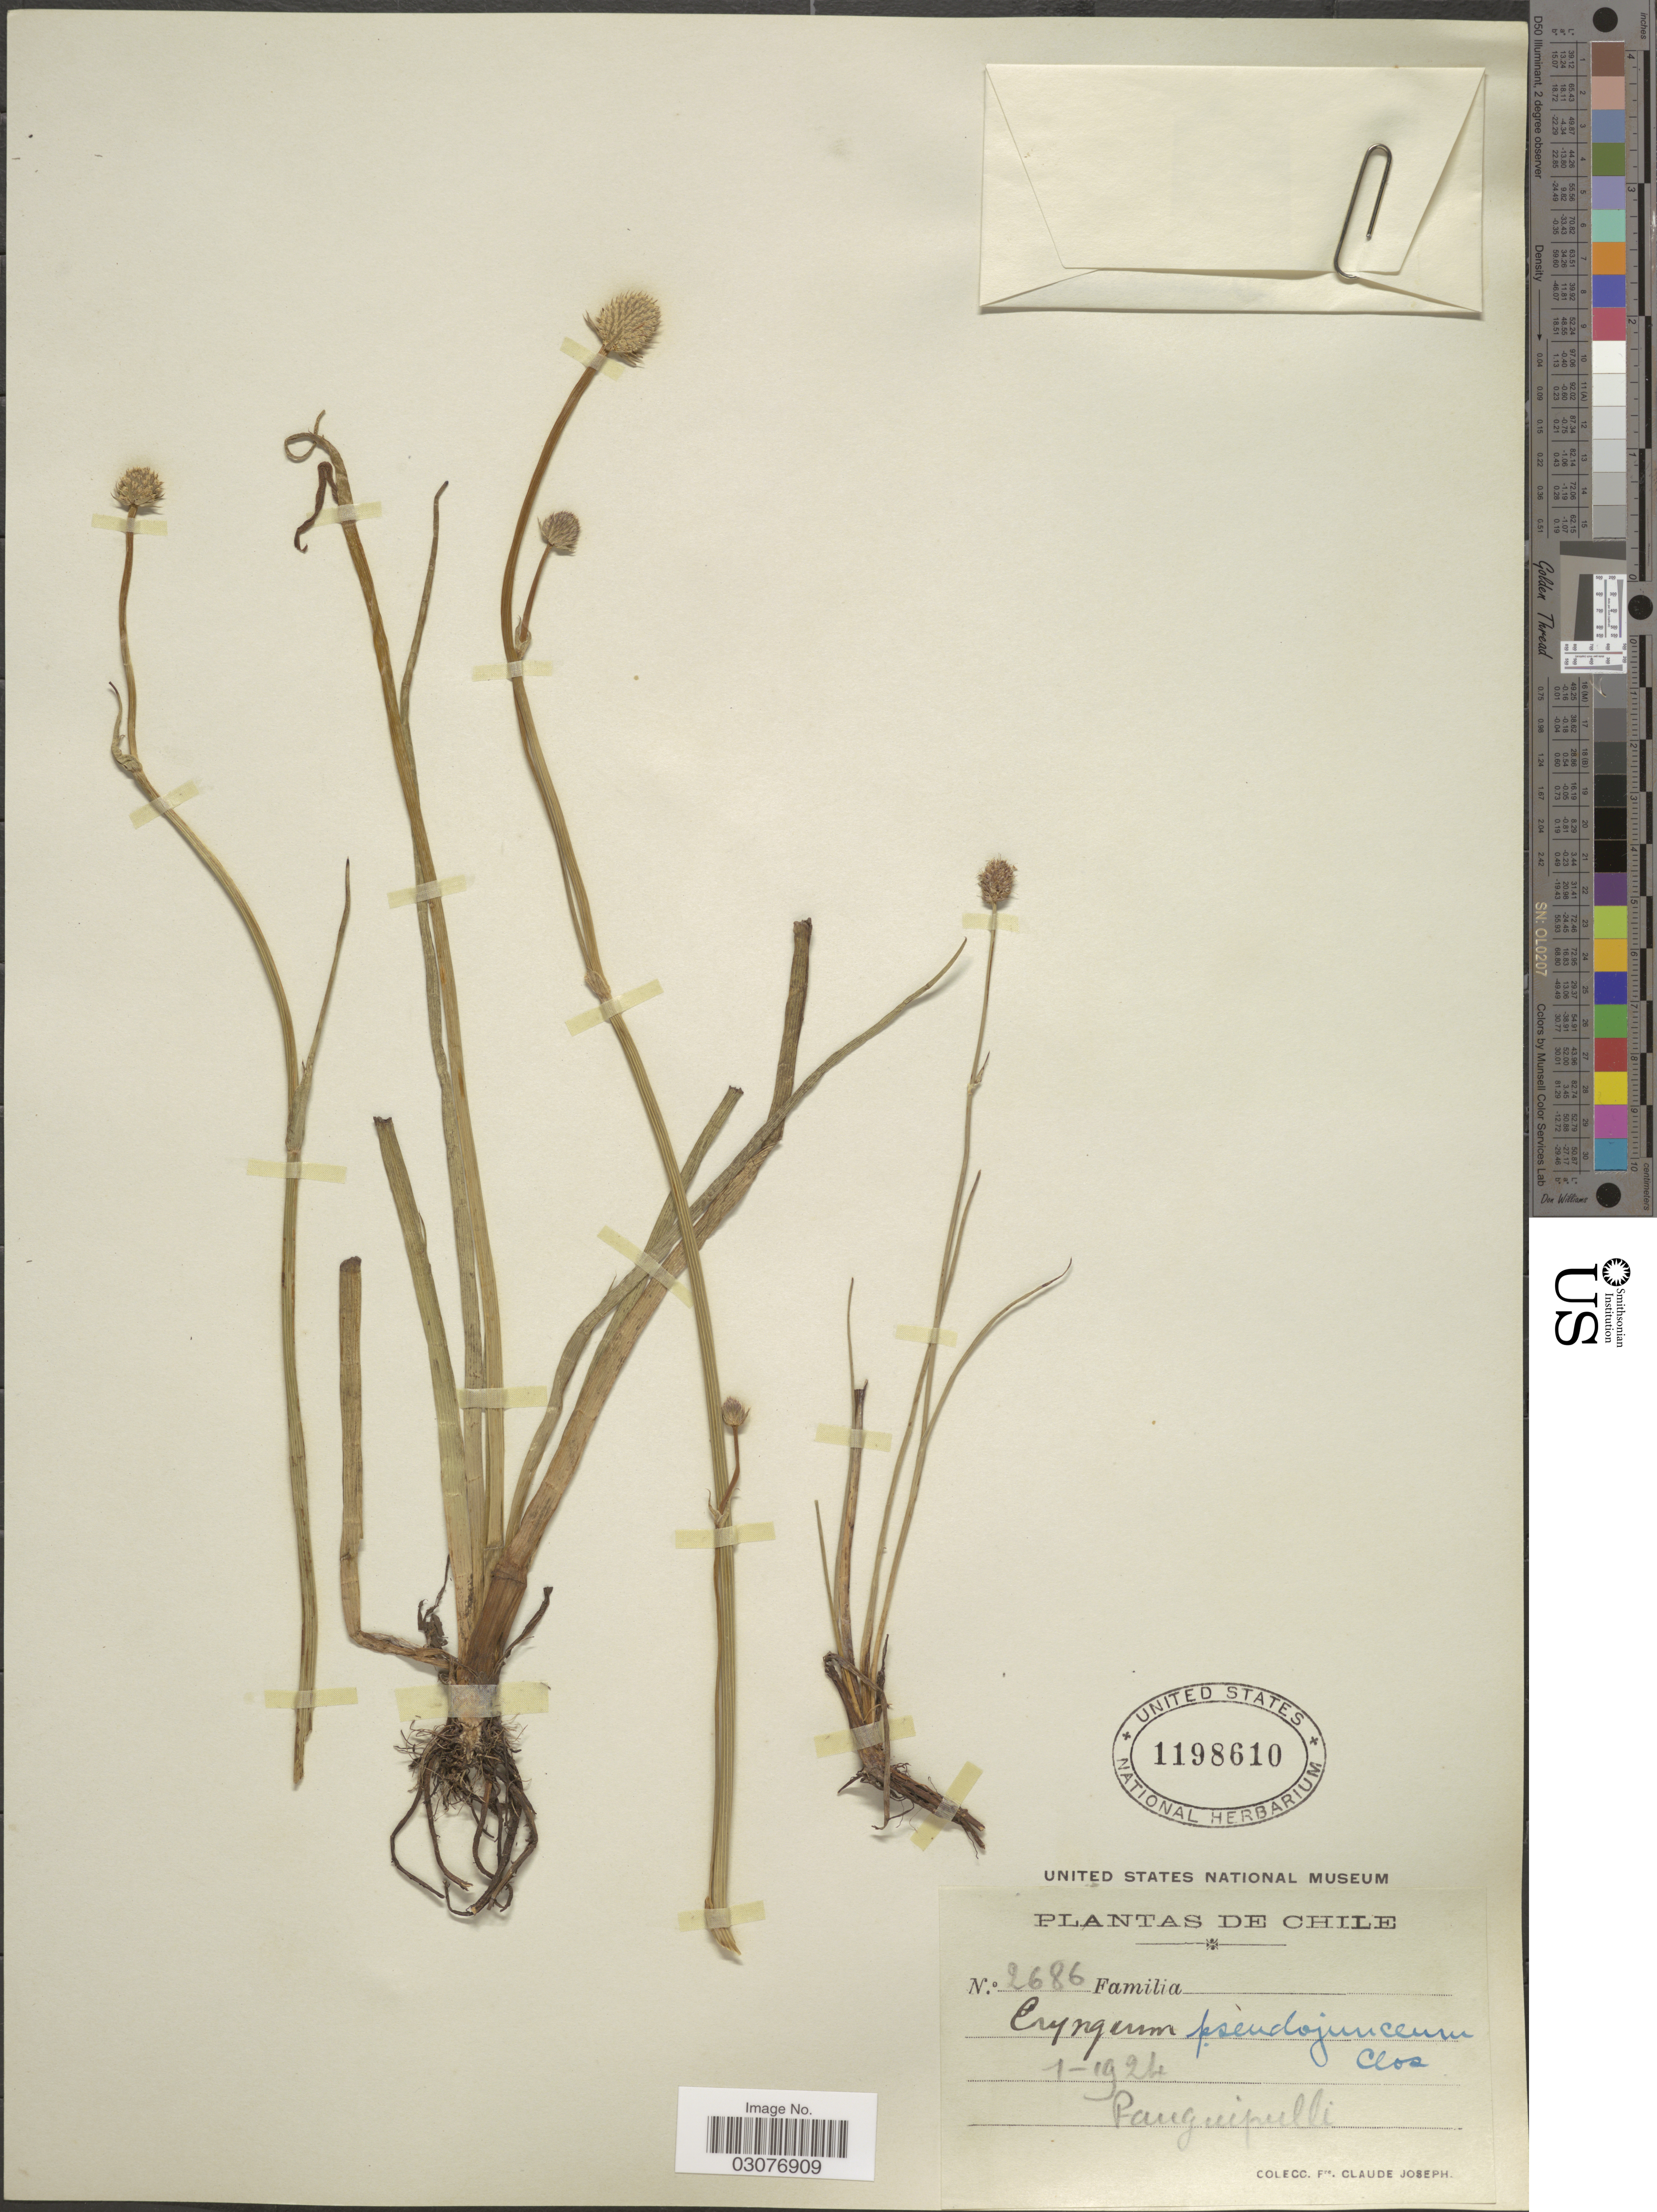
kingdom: Plantae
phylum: Tracheophyta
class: Magnoliopsida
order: Apiales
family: Apiaceae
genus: Eryngium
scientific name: Eryngium pseudojunceum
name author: Clos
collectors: Bro. Claude-Joseph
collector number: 2686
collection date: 1924-01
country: Chile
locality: Panguipulli.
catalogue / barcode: US 1198610